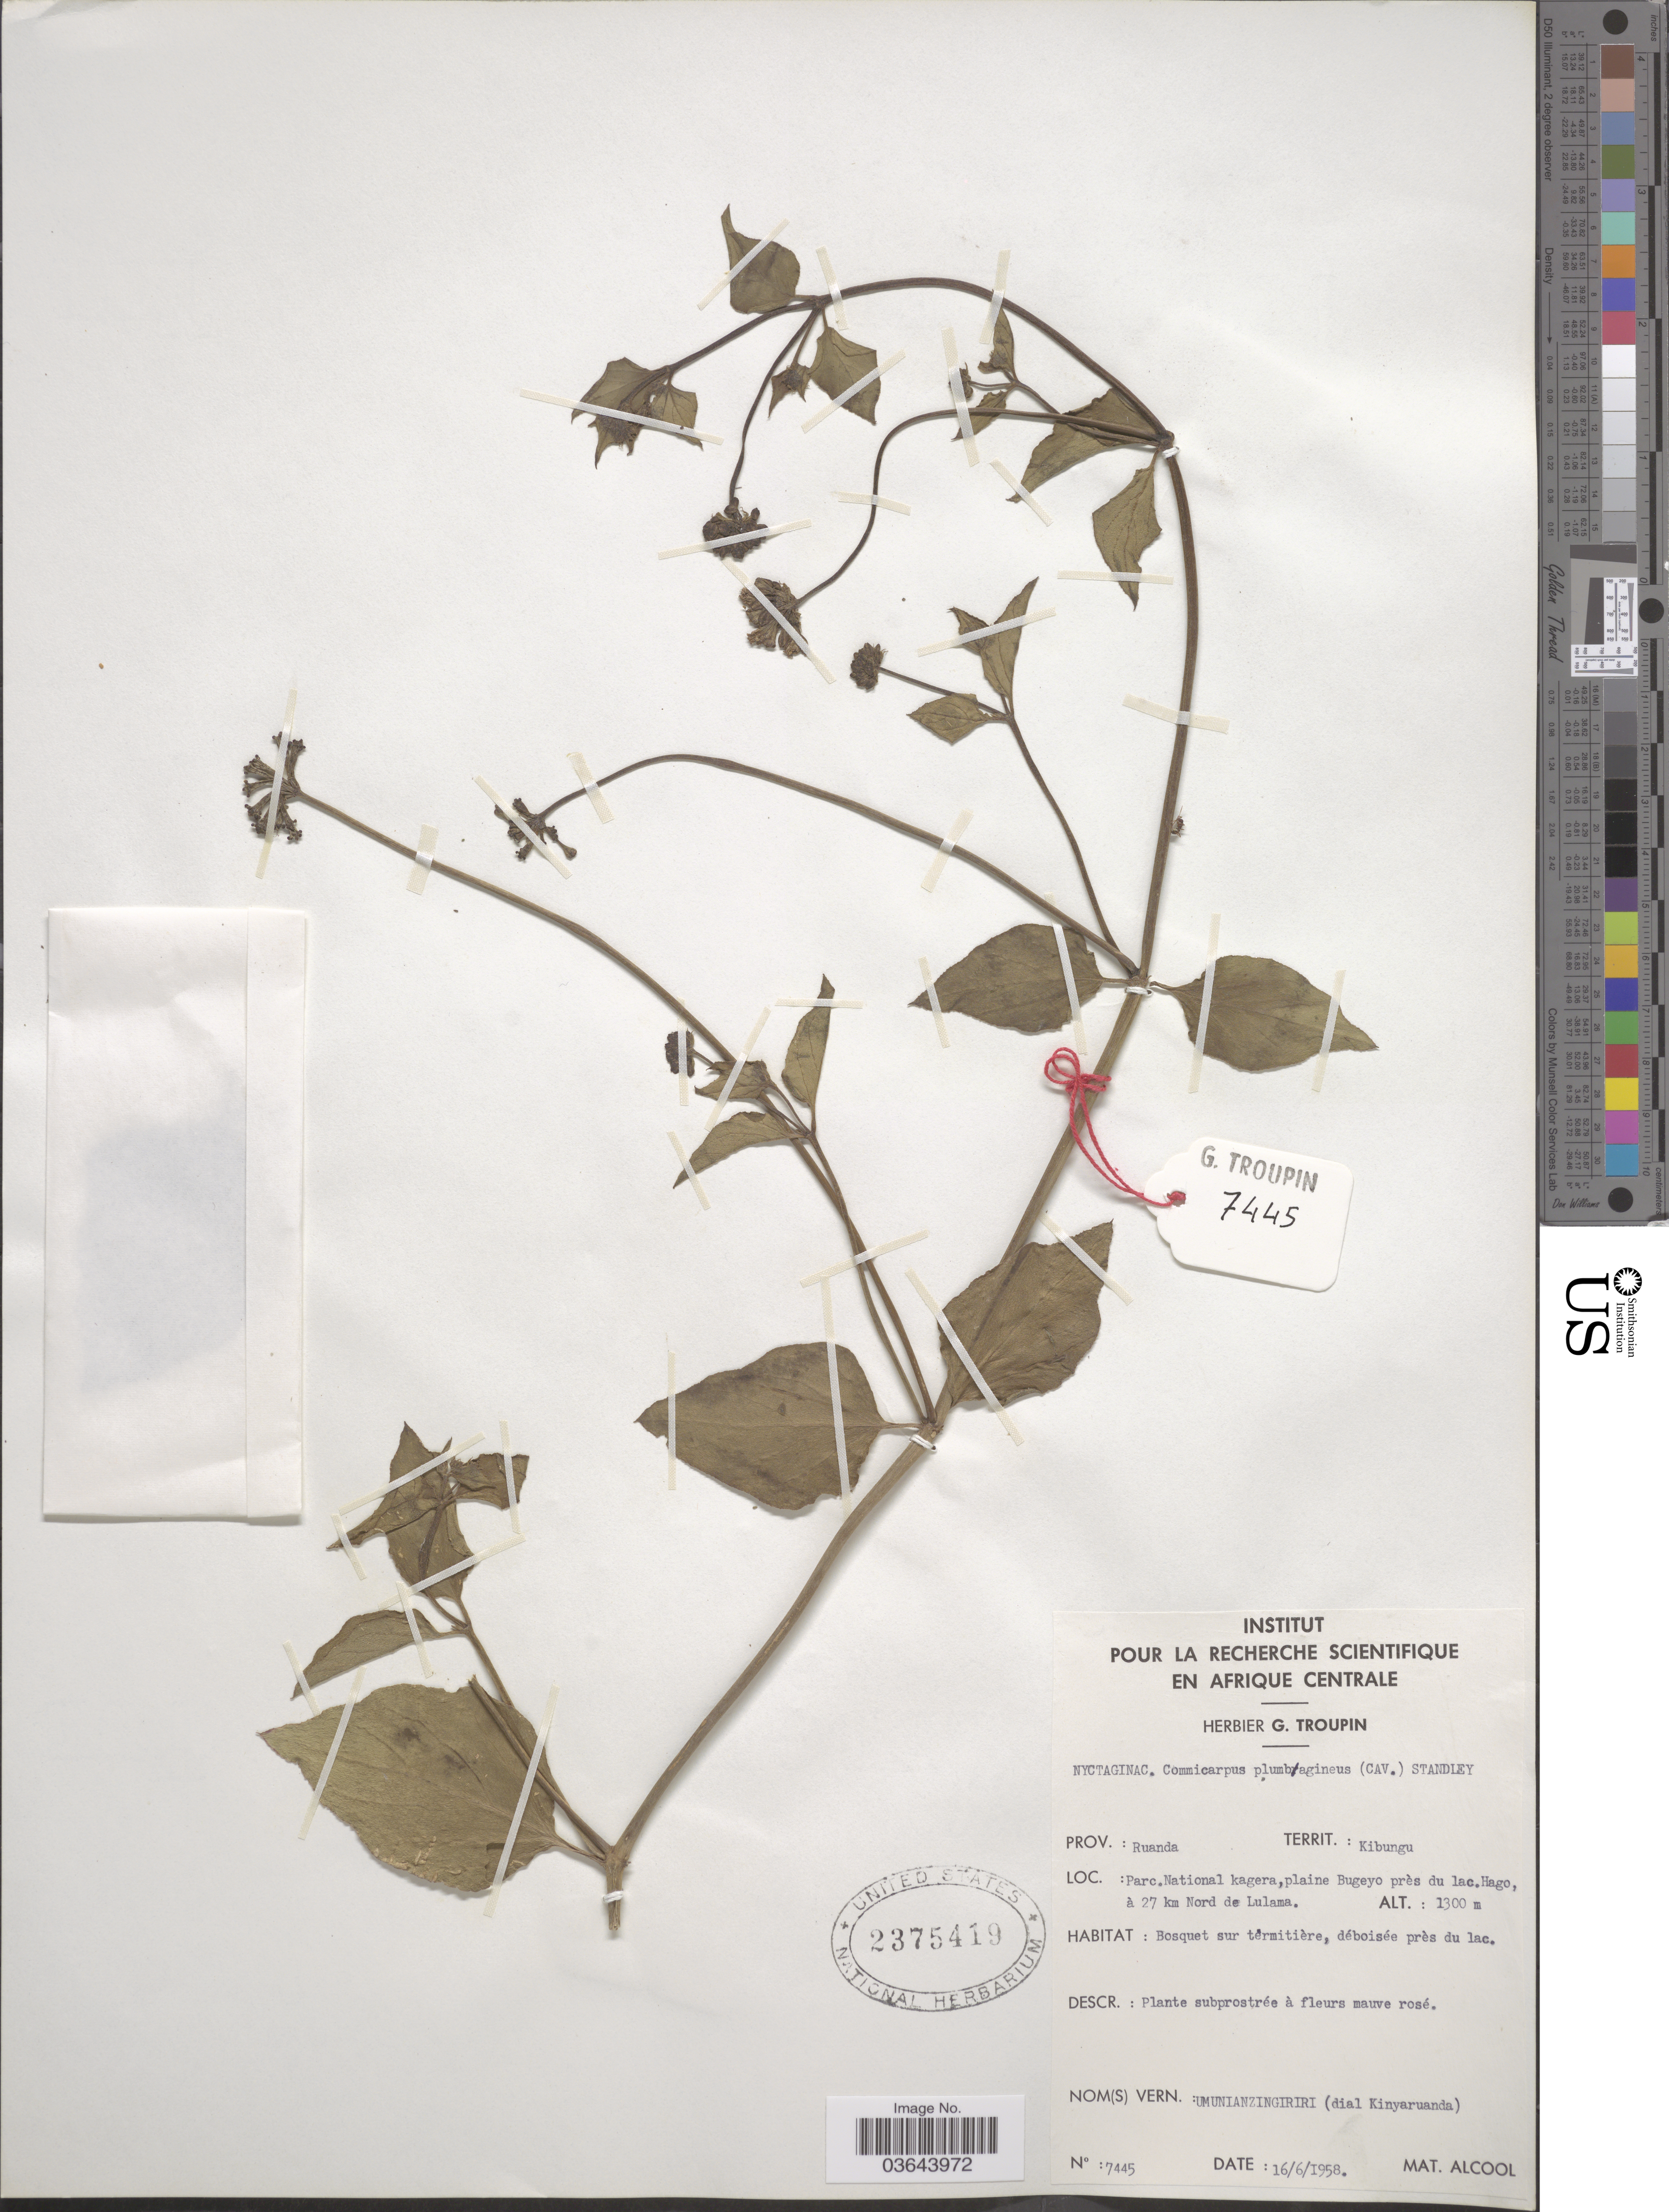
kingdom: Plantae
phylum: Tracheophyta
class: Magnoliopsida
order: Caryophyllales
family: Nyctaginaceae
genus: Boerhavia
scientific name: Boerhavia plumbaginea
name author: Cav.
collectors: ex herb. G. Troupin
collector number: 7445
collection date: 1958-06-16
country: Rwanda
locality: Territ.: Kibungu. Parc. National kagera, plaine Bugeyo près du lac. Hago, à 27 km Nord de Lulama.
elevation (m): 1300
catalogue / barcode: US 2375419